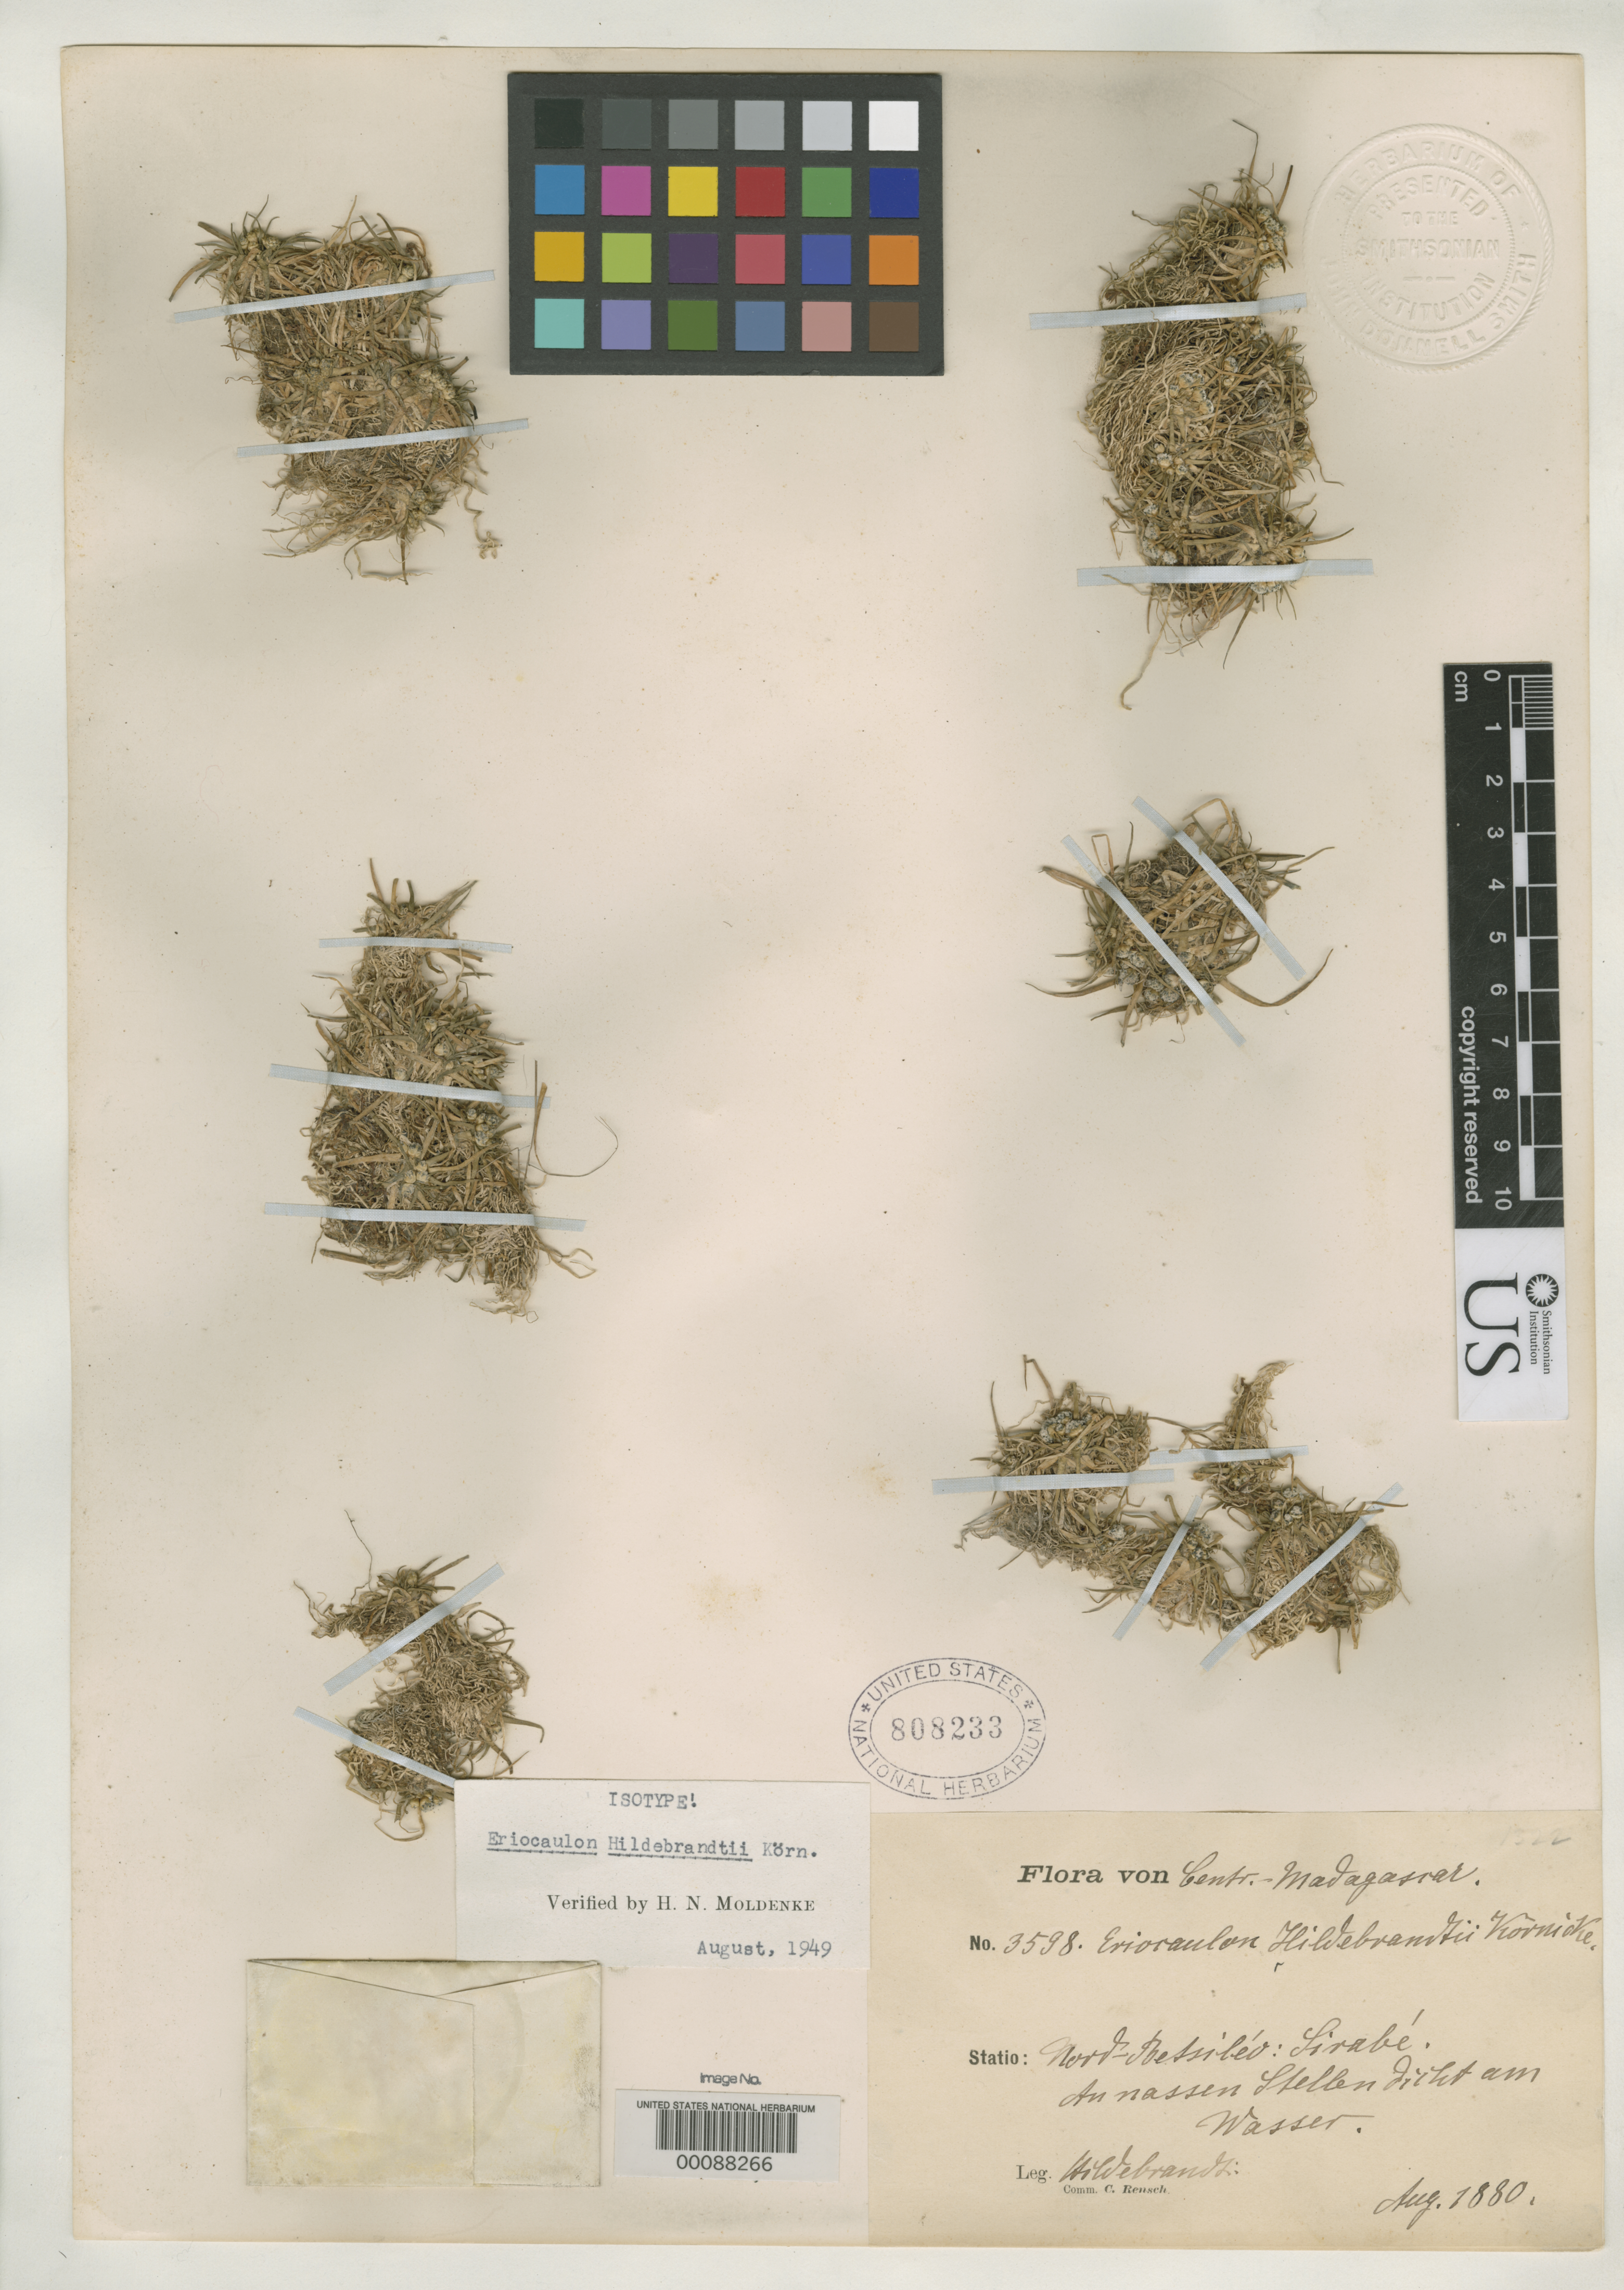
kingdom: Plantae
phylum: Tracheophyta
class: Liliopsida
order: Poales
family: Eriocaulaceae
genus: Eriocaulon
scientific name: Eriocaulon hildebrandtii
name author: Körn. ex Ruhland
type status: Isotype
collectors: J. Hildebrandt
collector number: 3598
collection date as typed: Aug 1880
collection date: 1880-08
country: Madagascar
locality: Nord-Betsileo, Sirabe.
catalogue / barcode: US 808233